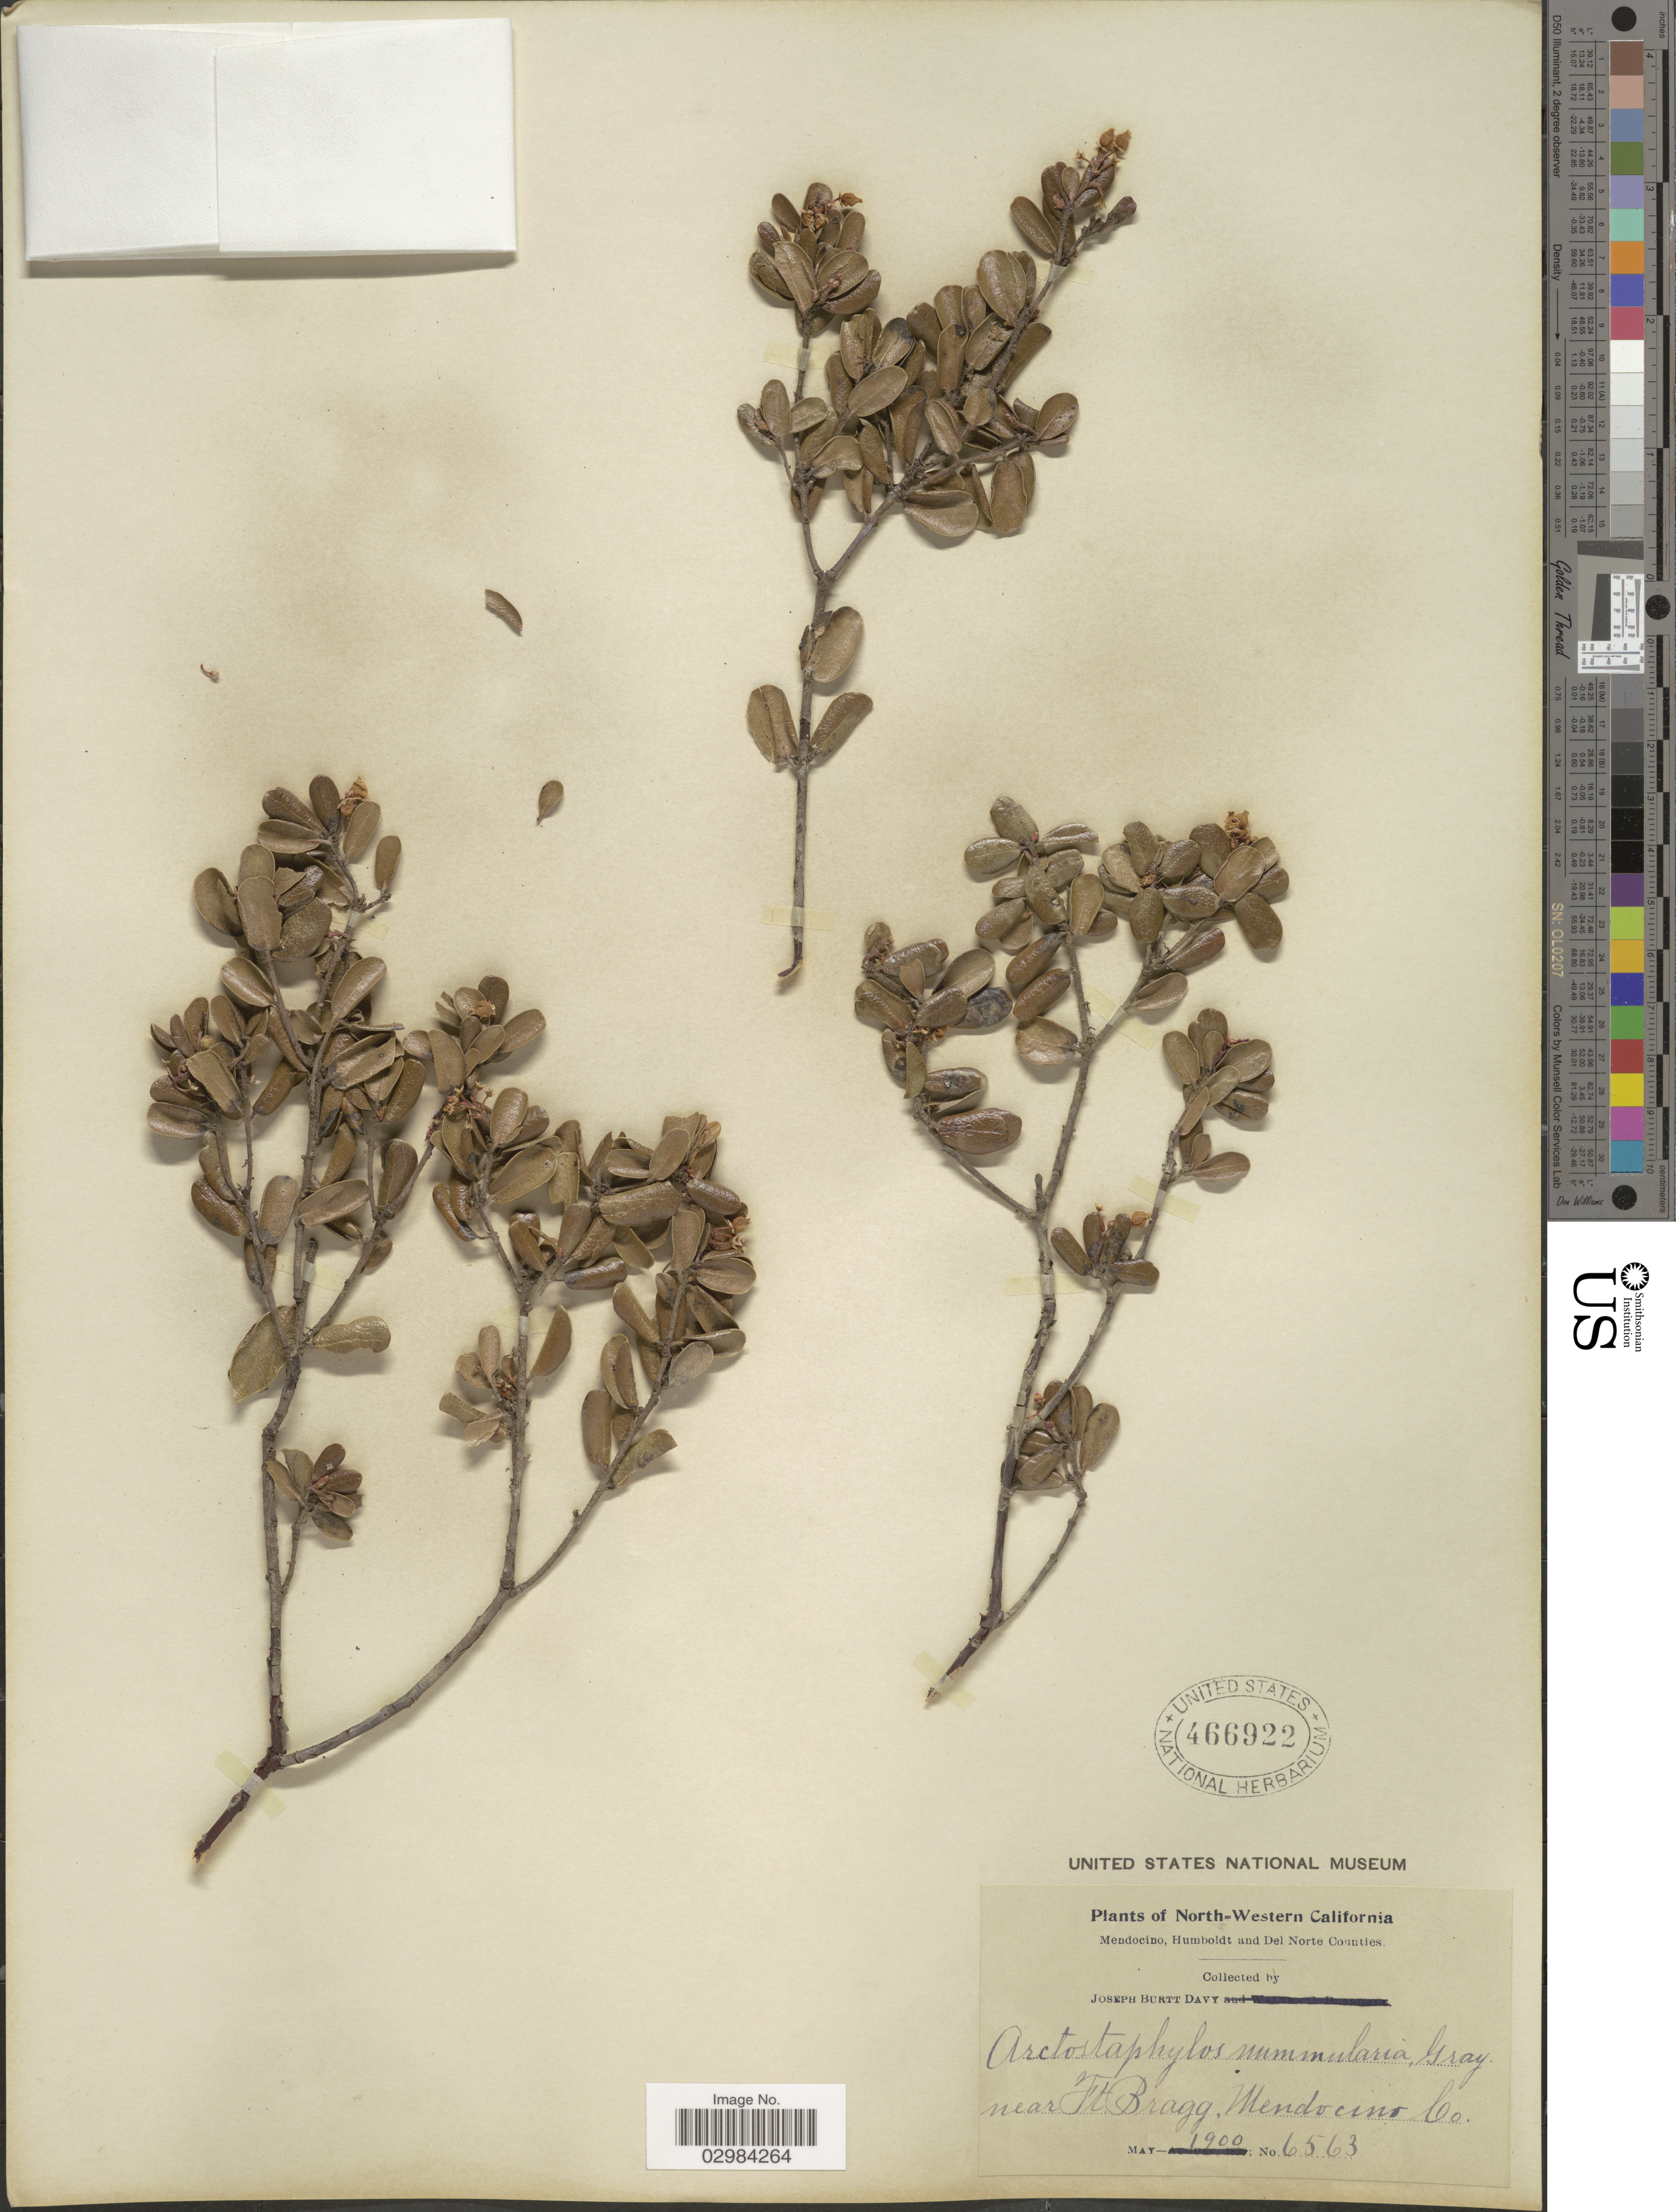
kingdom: Plantae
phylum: Tracheophyta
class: Magnoliopsida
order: Ericales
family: Ericaceae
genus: Arctostaphylos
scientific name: Arctostaphylos nummularia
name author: A. Gray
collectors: J. Burtt Davy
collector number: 6563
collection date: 1900-05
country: United States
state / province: California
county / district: Mendocino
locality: North-Western California, Mendocino, Humboldt and Del Norte Counties, near Ft. Bragg, Mendocino Co.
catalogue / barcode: US 466922